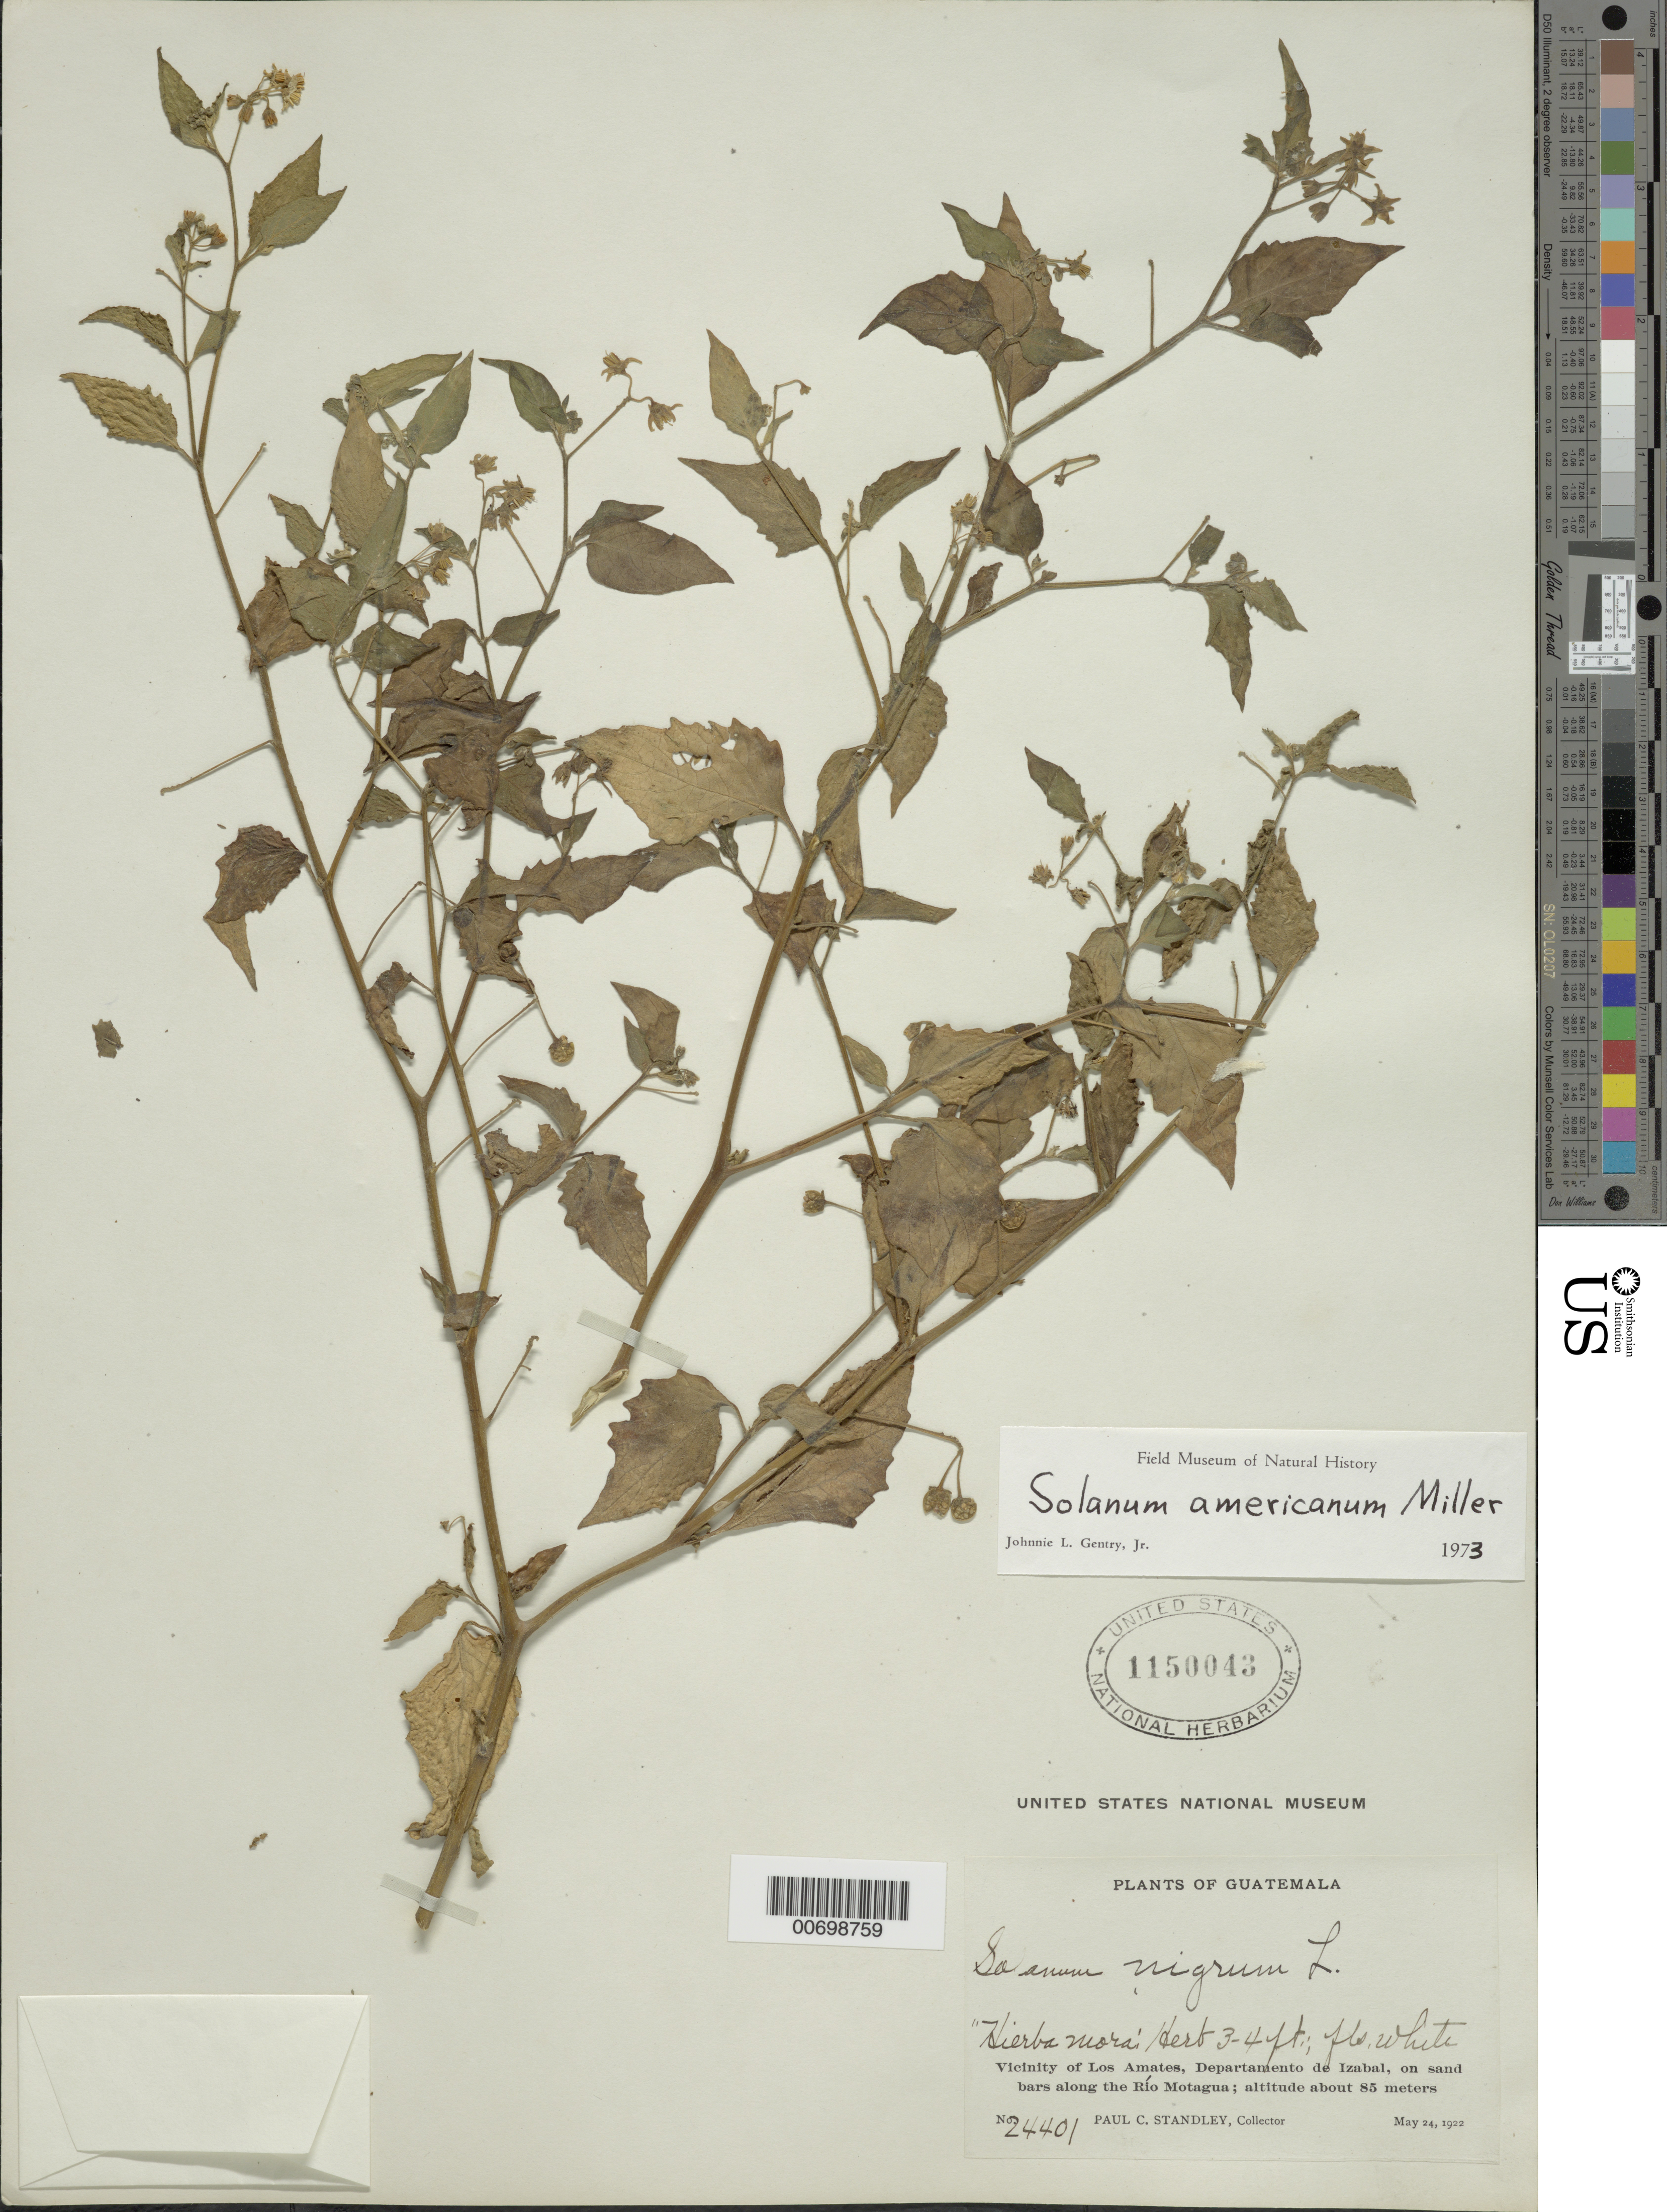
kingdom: Plantae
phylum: Tracheophyta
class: Magnoliopsida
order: Solanales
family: Solanaceae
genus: Solanum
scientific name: Solanum americanum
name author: Mill.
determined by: Gentry, J. L.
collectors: P. C. Standley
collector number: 24401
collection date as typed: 24 May 1922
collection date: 1922-05-24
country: Guatemala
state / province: Izabal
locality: Vicinity of Los Amates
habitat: On sand bars along the Rio Motagua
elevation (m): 85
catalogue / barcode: US 1150043